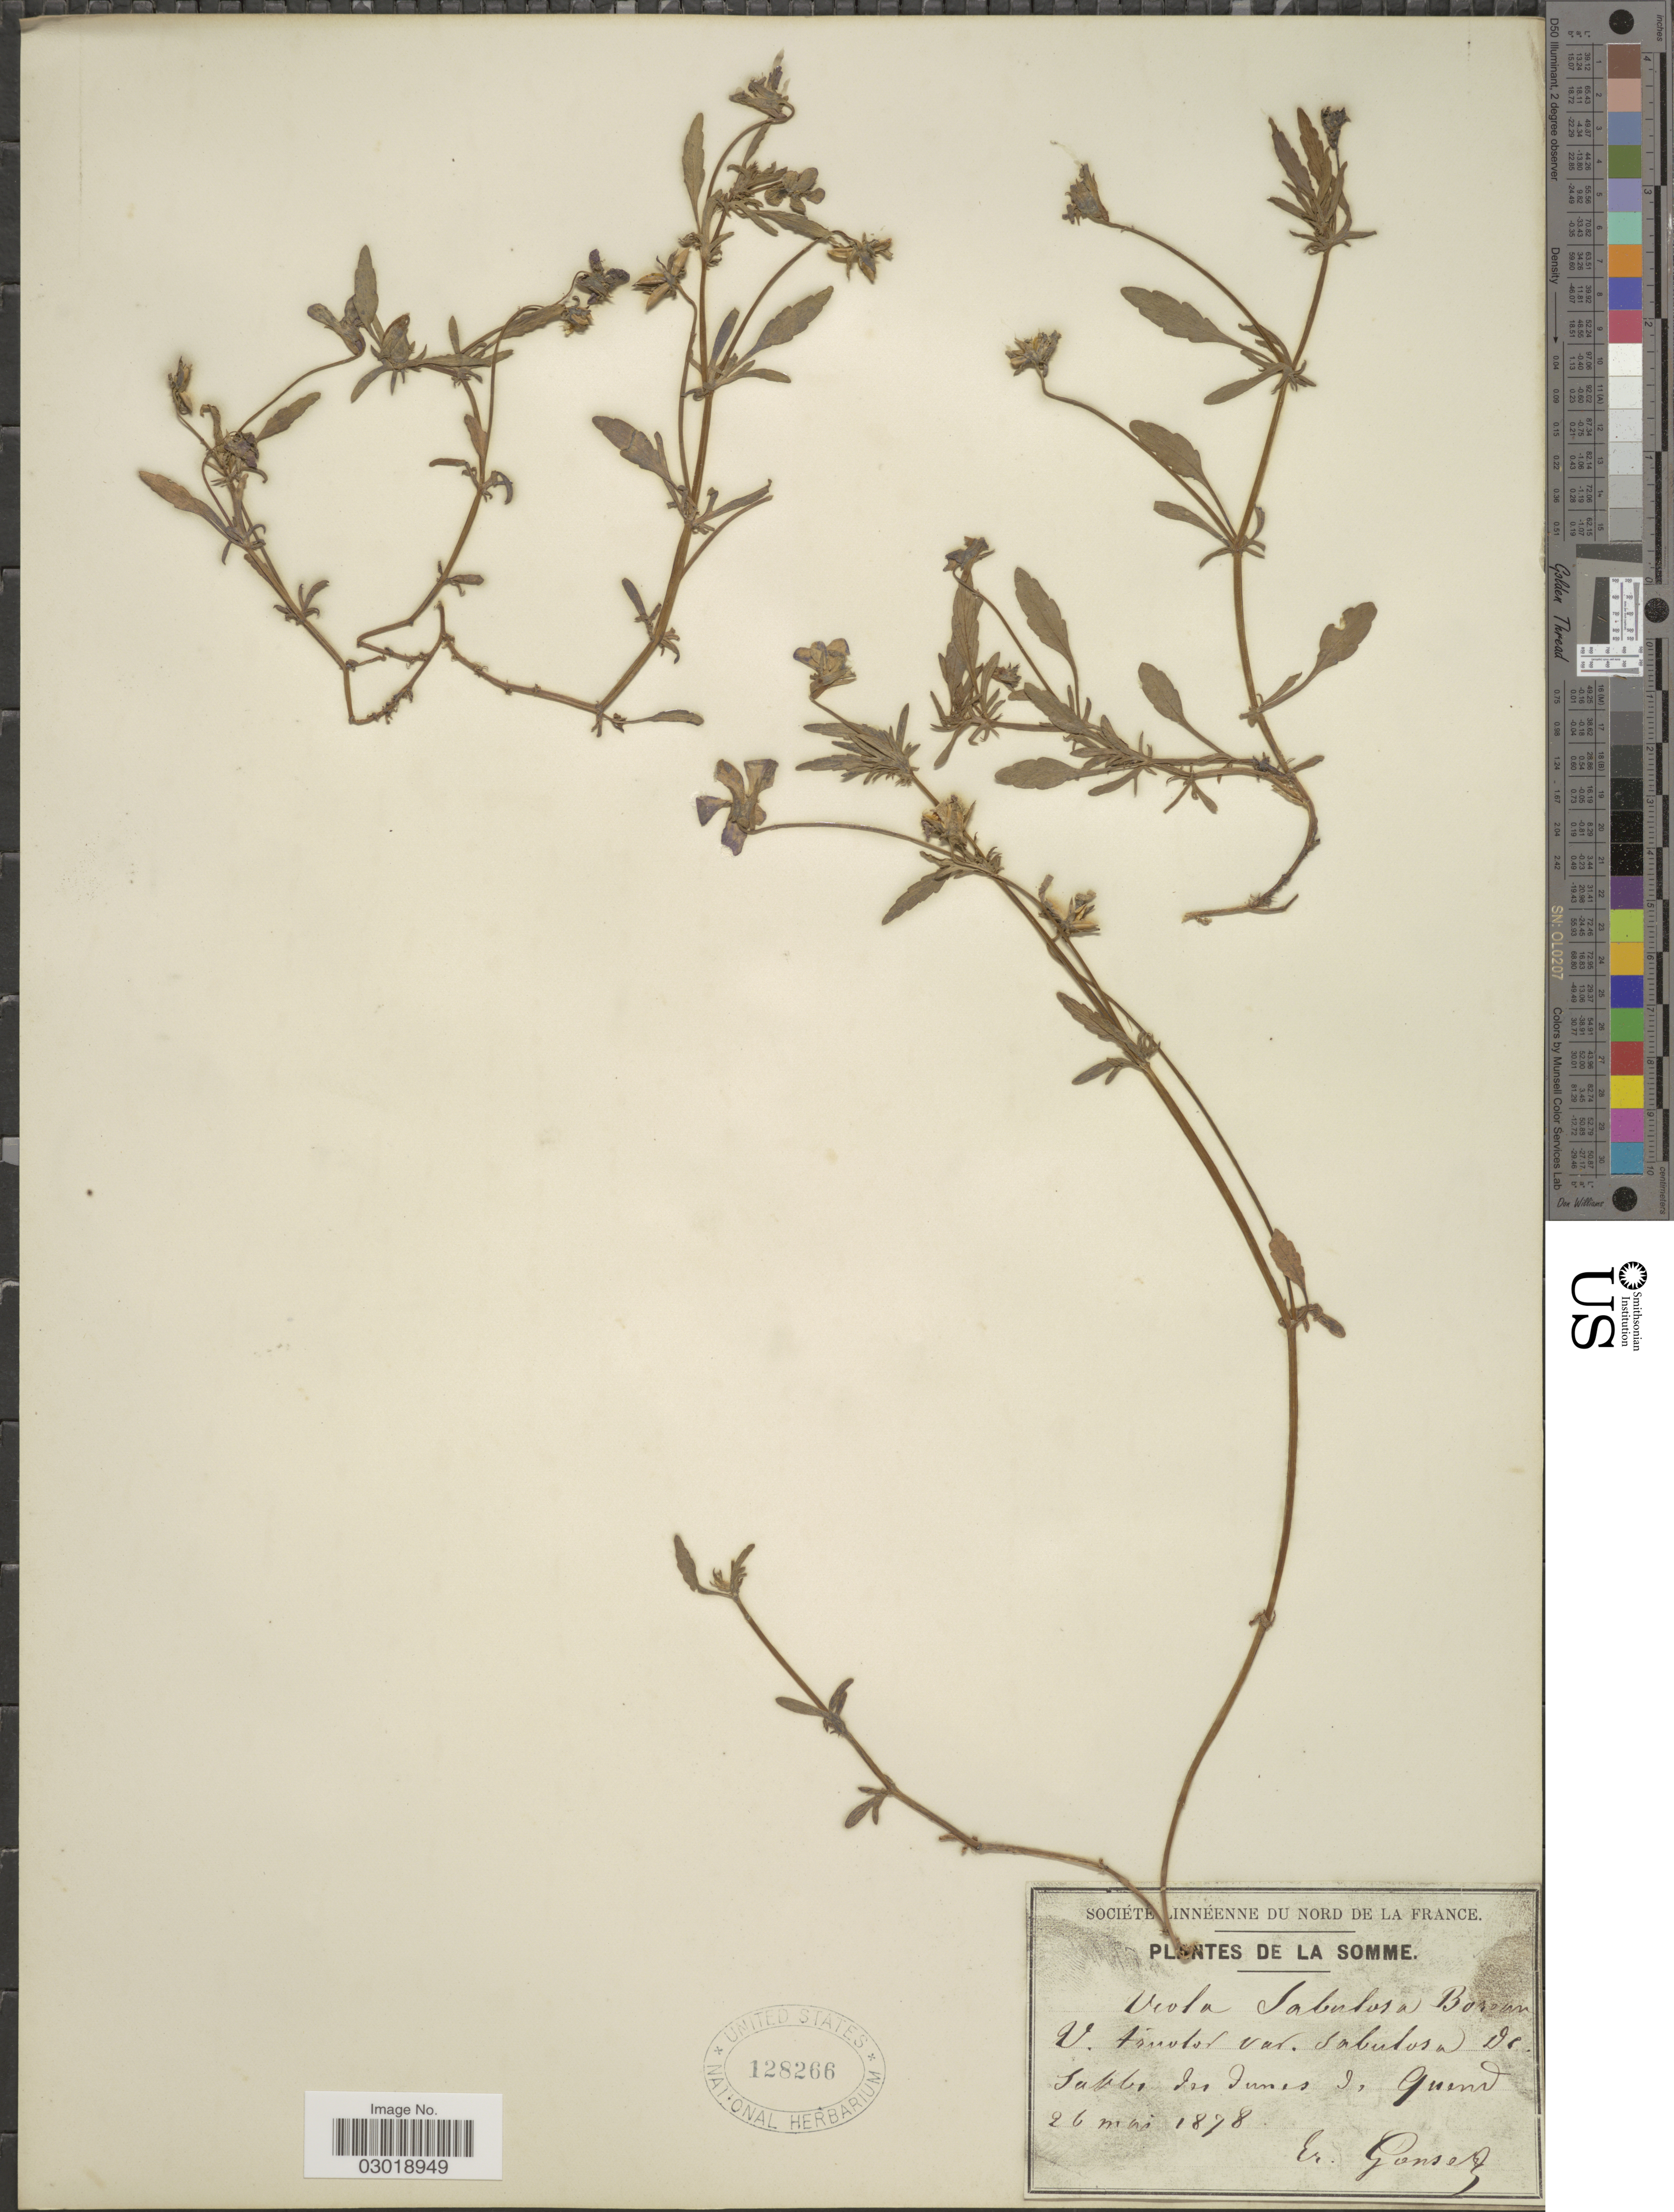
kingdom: Plantae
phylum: Tracheophyta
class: Magnoliopsida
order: Malpighiales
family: Violaceae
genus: Viola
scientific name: Viola sabulosa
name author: Boreau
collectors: E. Gonse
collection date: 1878-05-26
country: France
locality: La Somme. Sables des dunes de Quend.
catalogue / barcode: US 128266